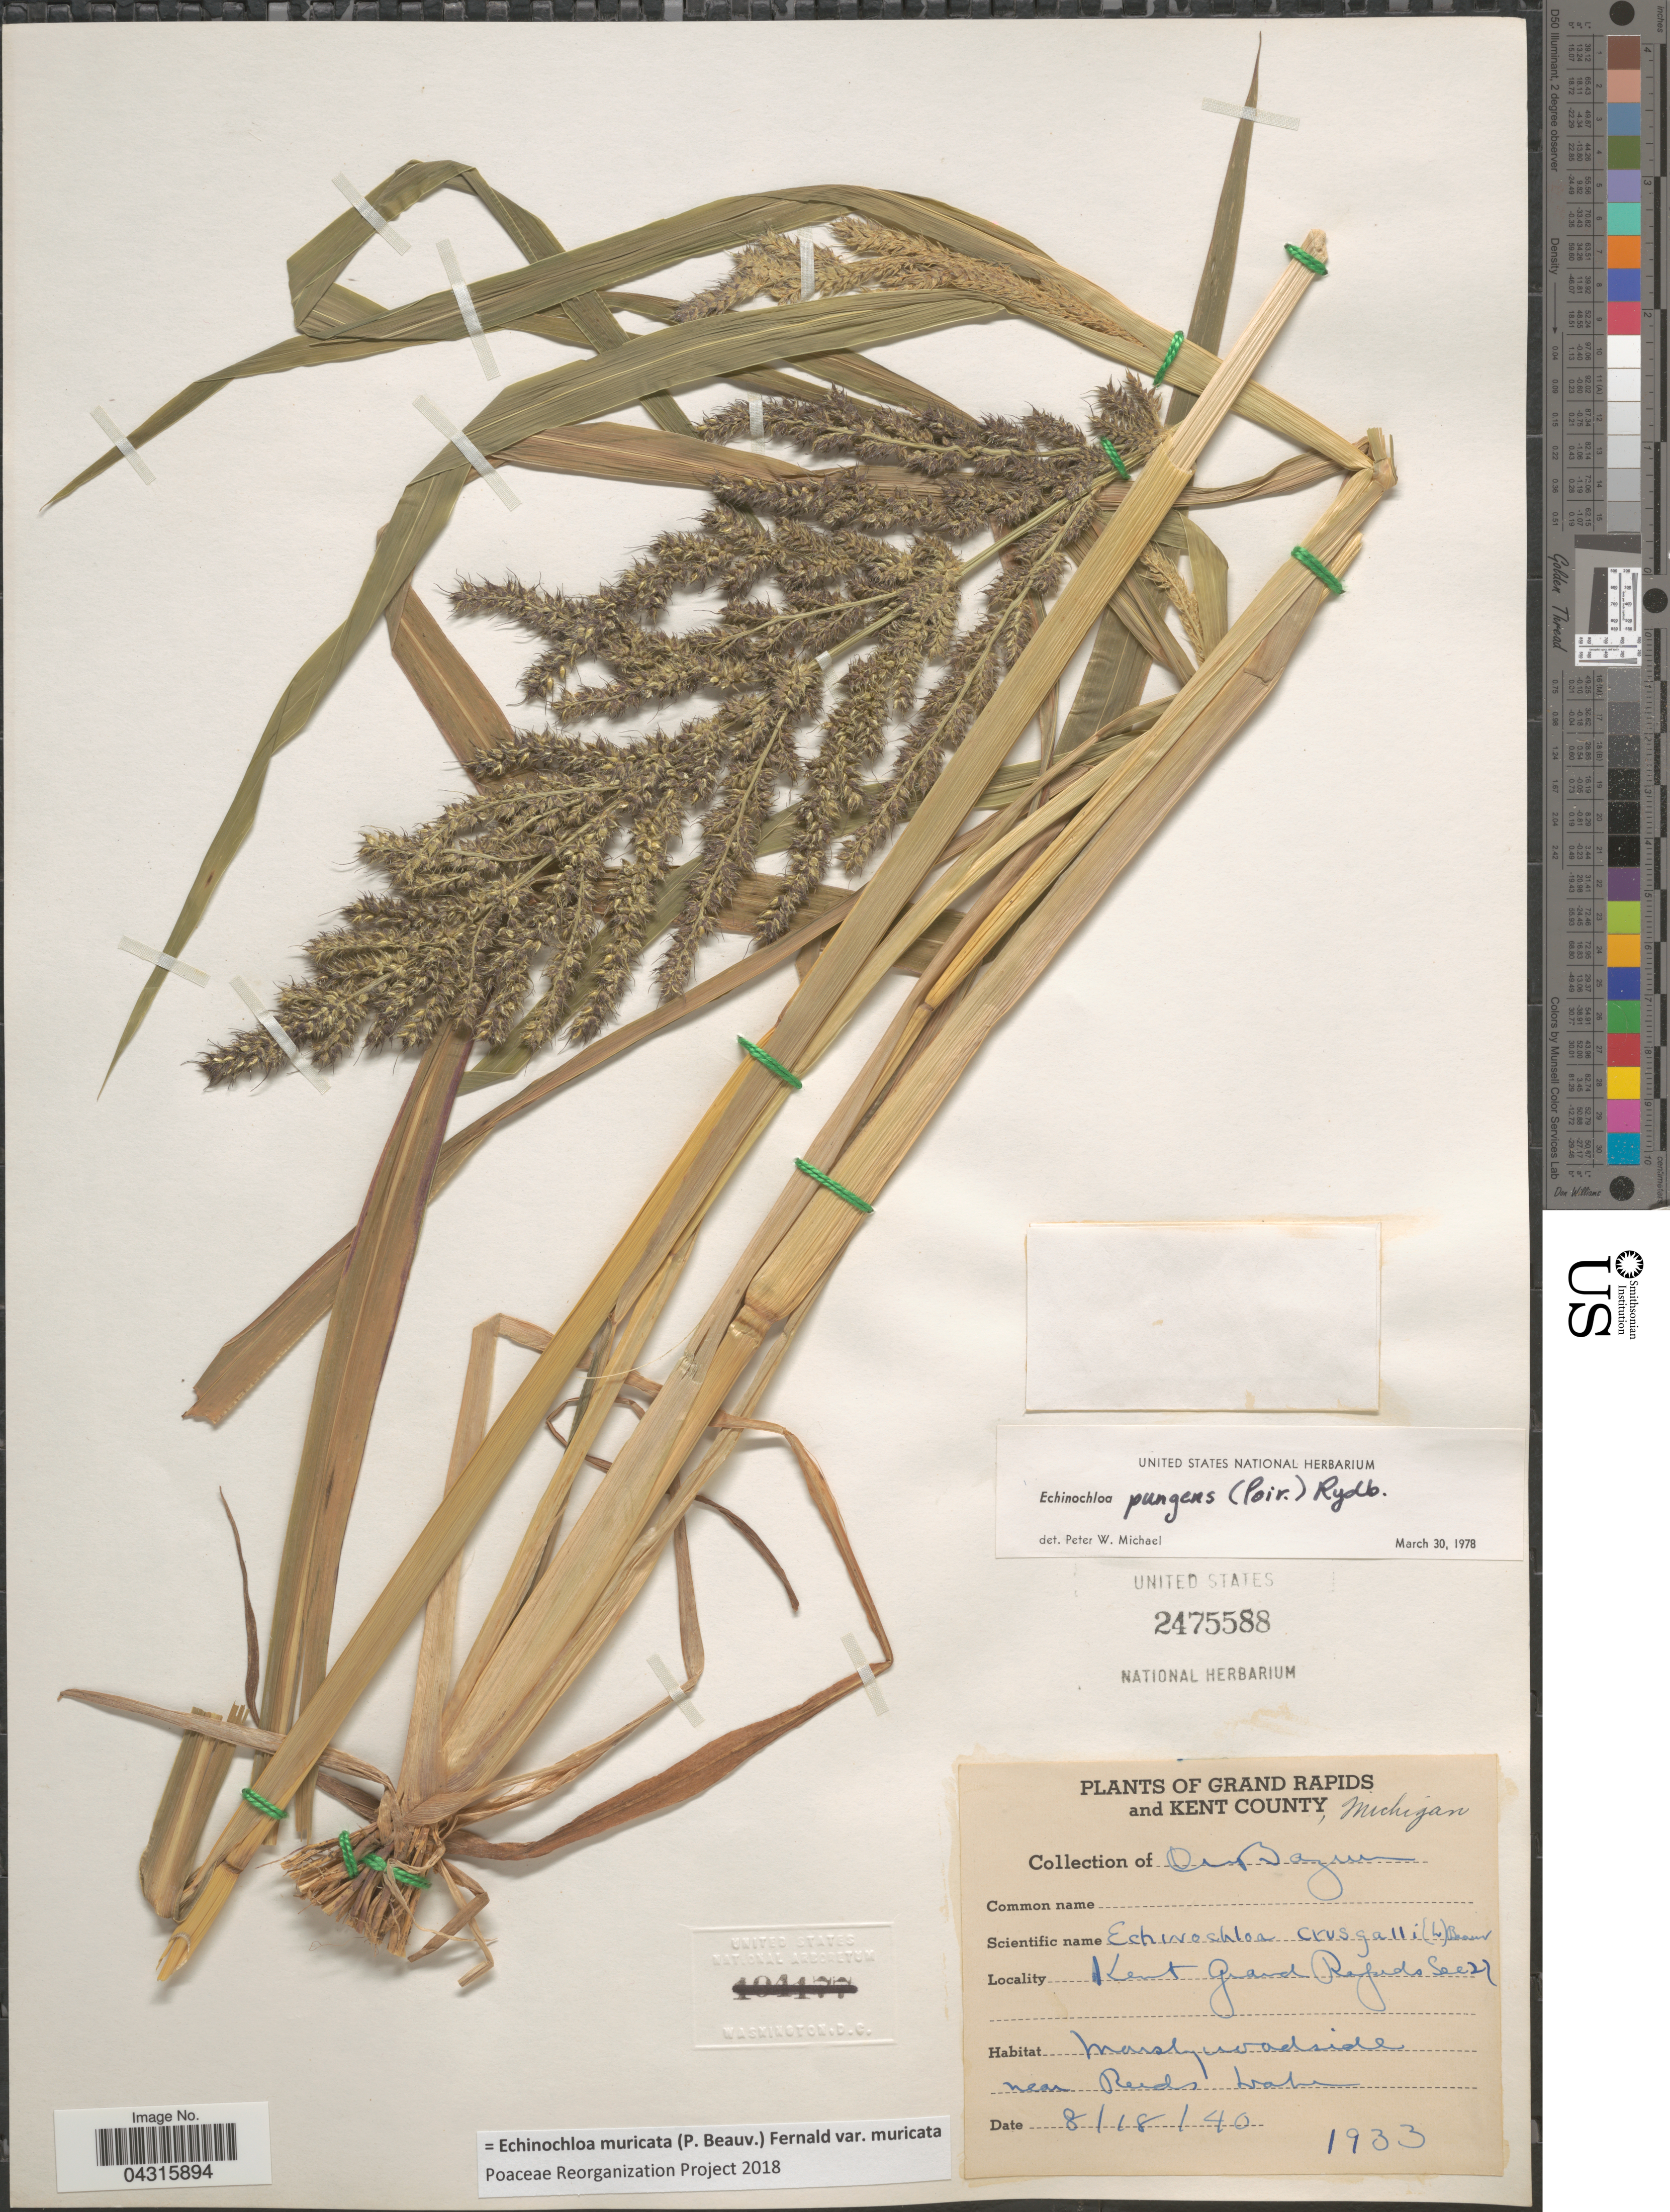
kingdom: Plantae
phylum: Tracheophyta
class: Liliopsida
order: Poales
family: Poaceae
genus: Echinochloa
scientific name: Echinochloa muricata var. muricata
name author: (P. Beauv.) Fernald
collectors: C. Bazuin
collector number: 1933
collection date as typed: Transcribed d/m/y: 18/8/40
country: United States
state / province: Michigan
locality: Grand Rapids and Kent County. Kent Grand Rapids Sec 27. Marshy roadside near Reeds Lake.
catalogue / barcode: US 2475588